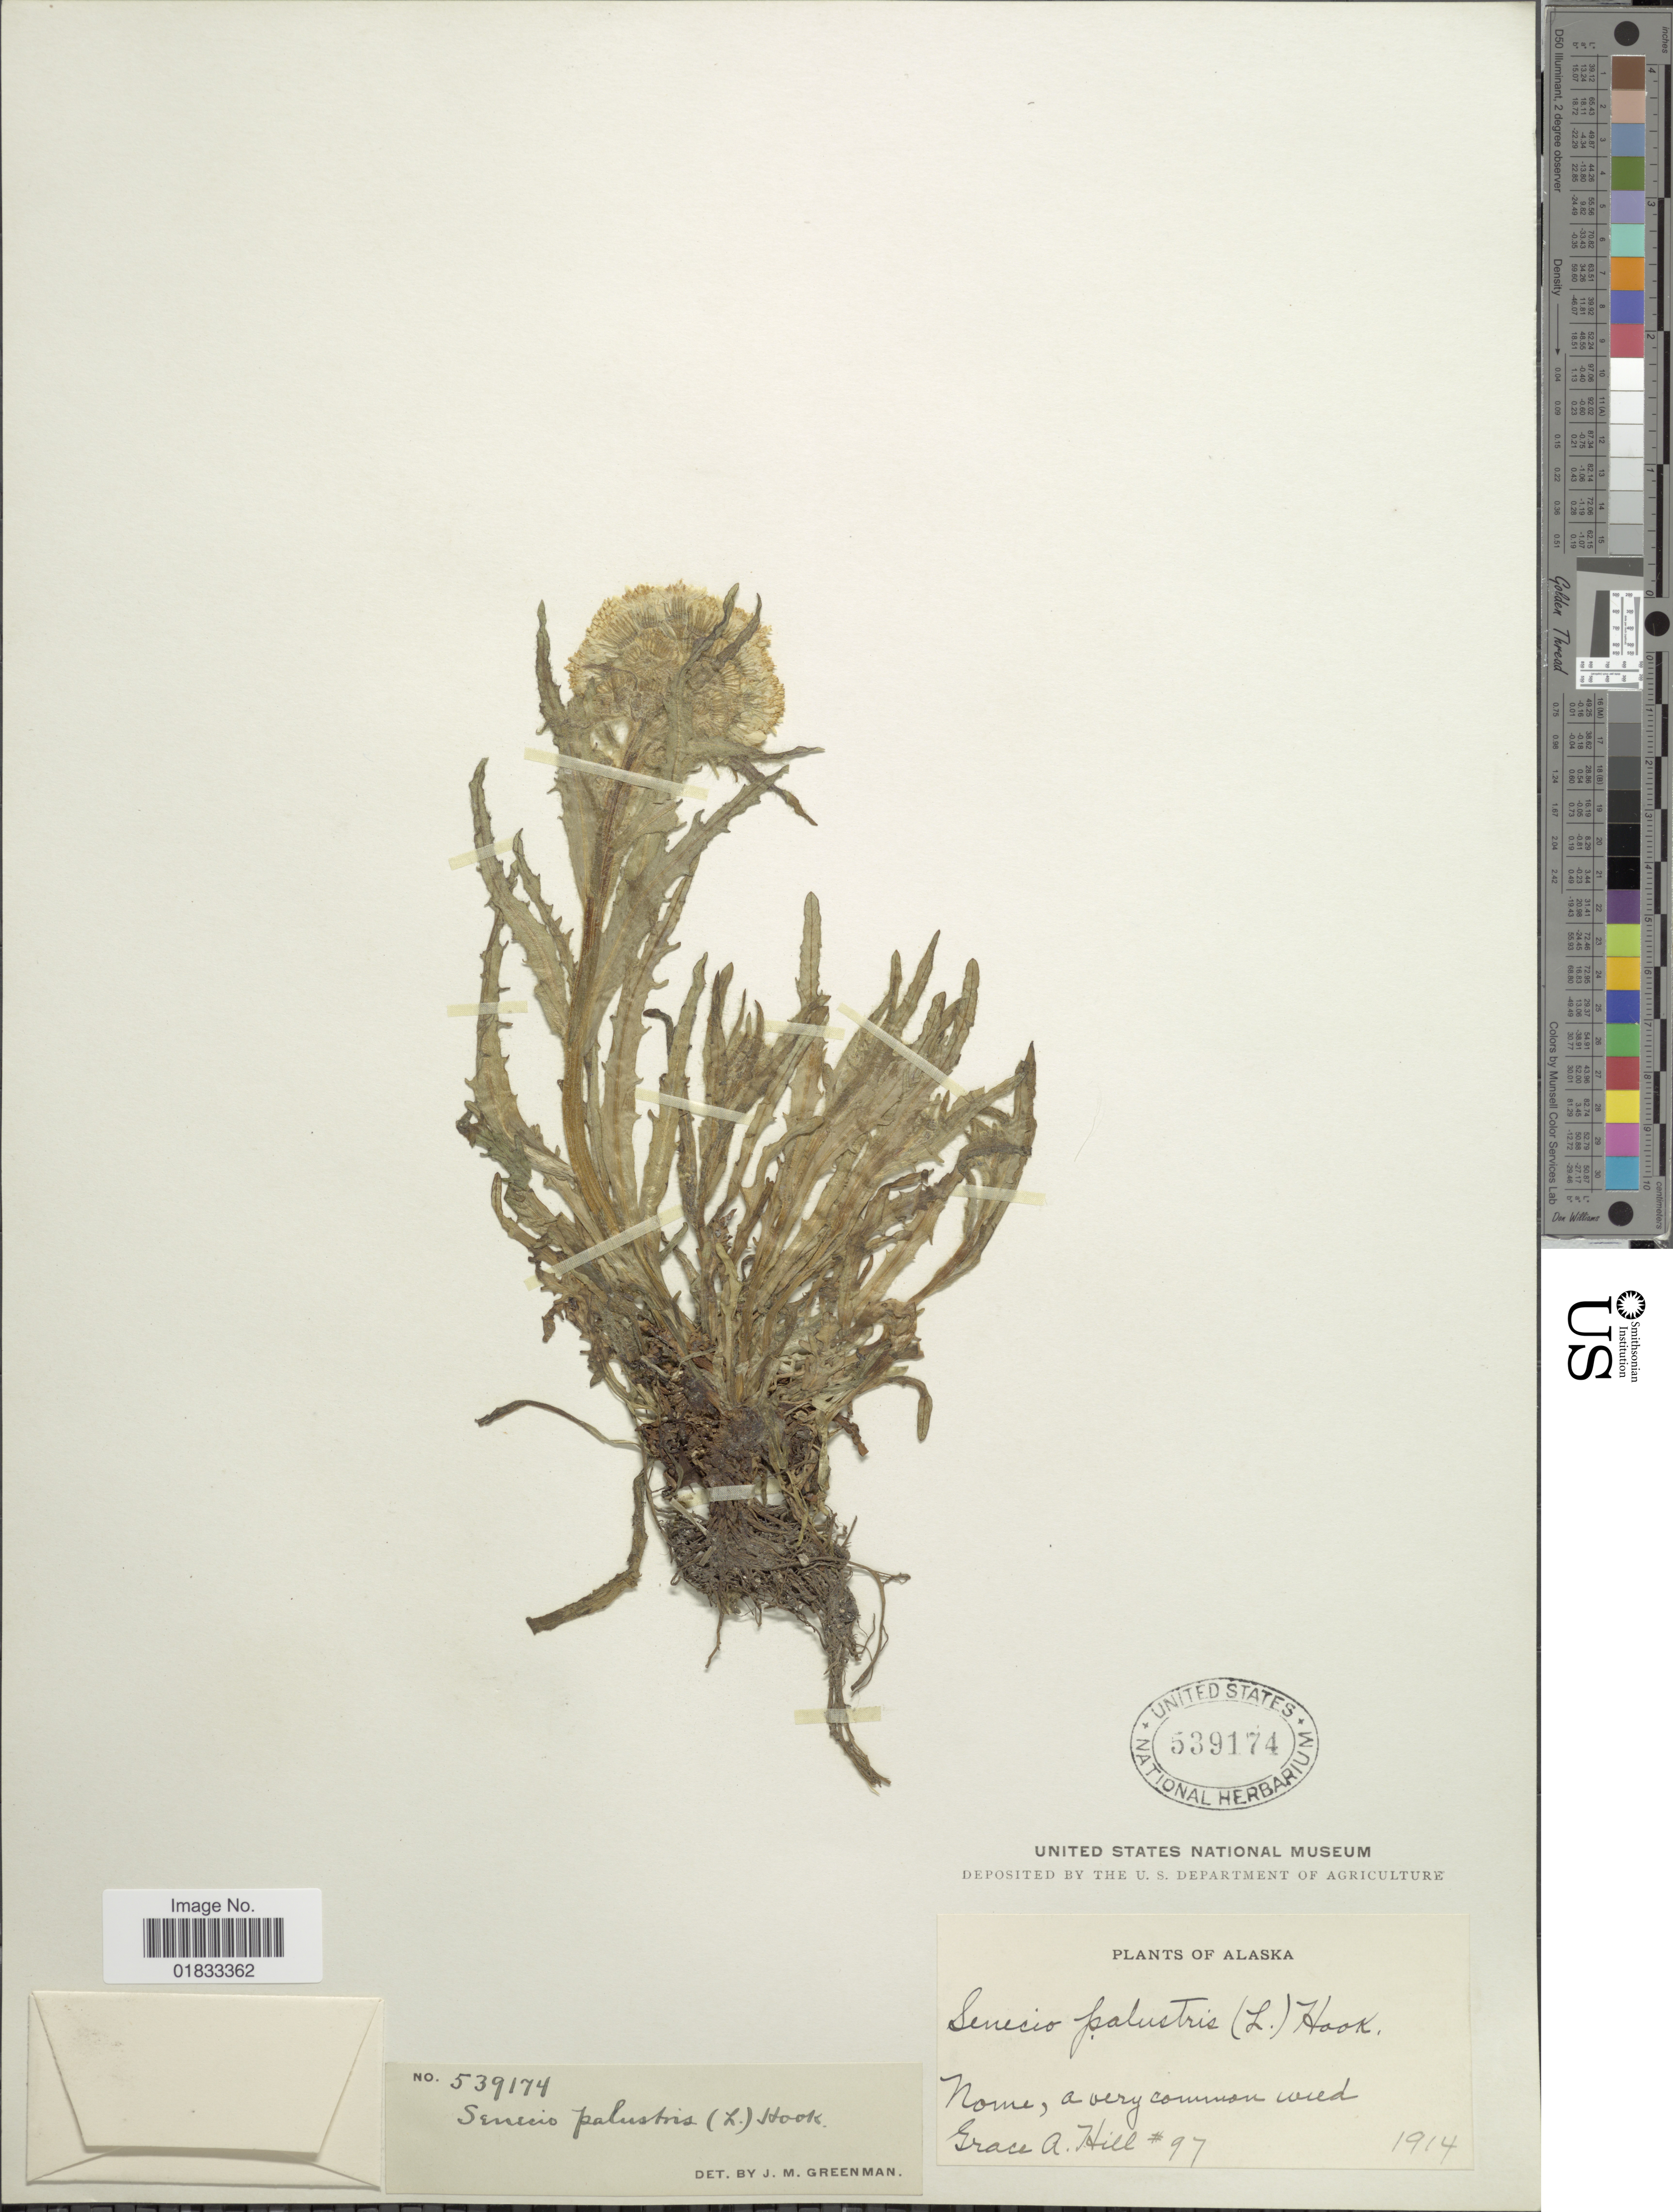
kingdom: Plantae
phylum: Tracheophyta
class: Magnoliopsida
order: Asterales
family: Asteraceae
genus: Tephroseris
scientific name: Tephroseris palustris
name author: (L.) Rchb.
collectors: G. A. Hill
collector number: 97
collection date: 1914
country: United States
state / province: Alaska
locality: Nome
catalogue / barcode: US 539174